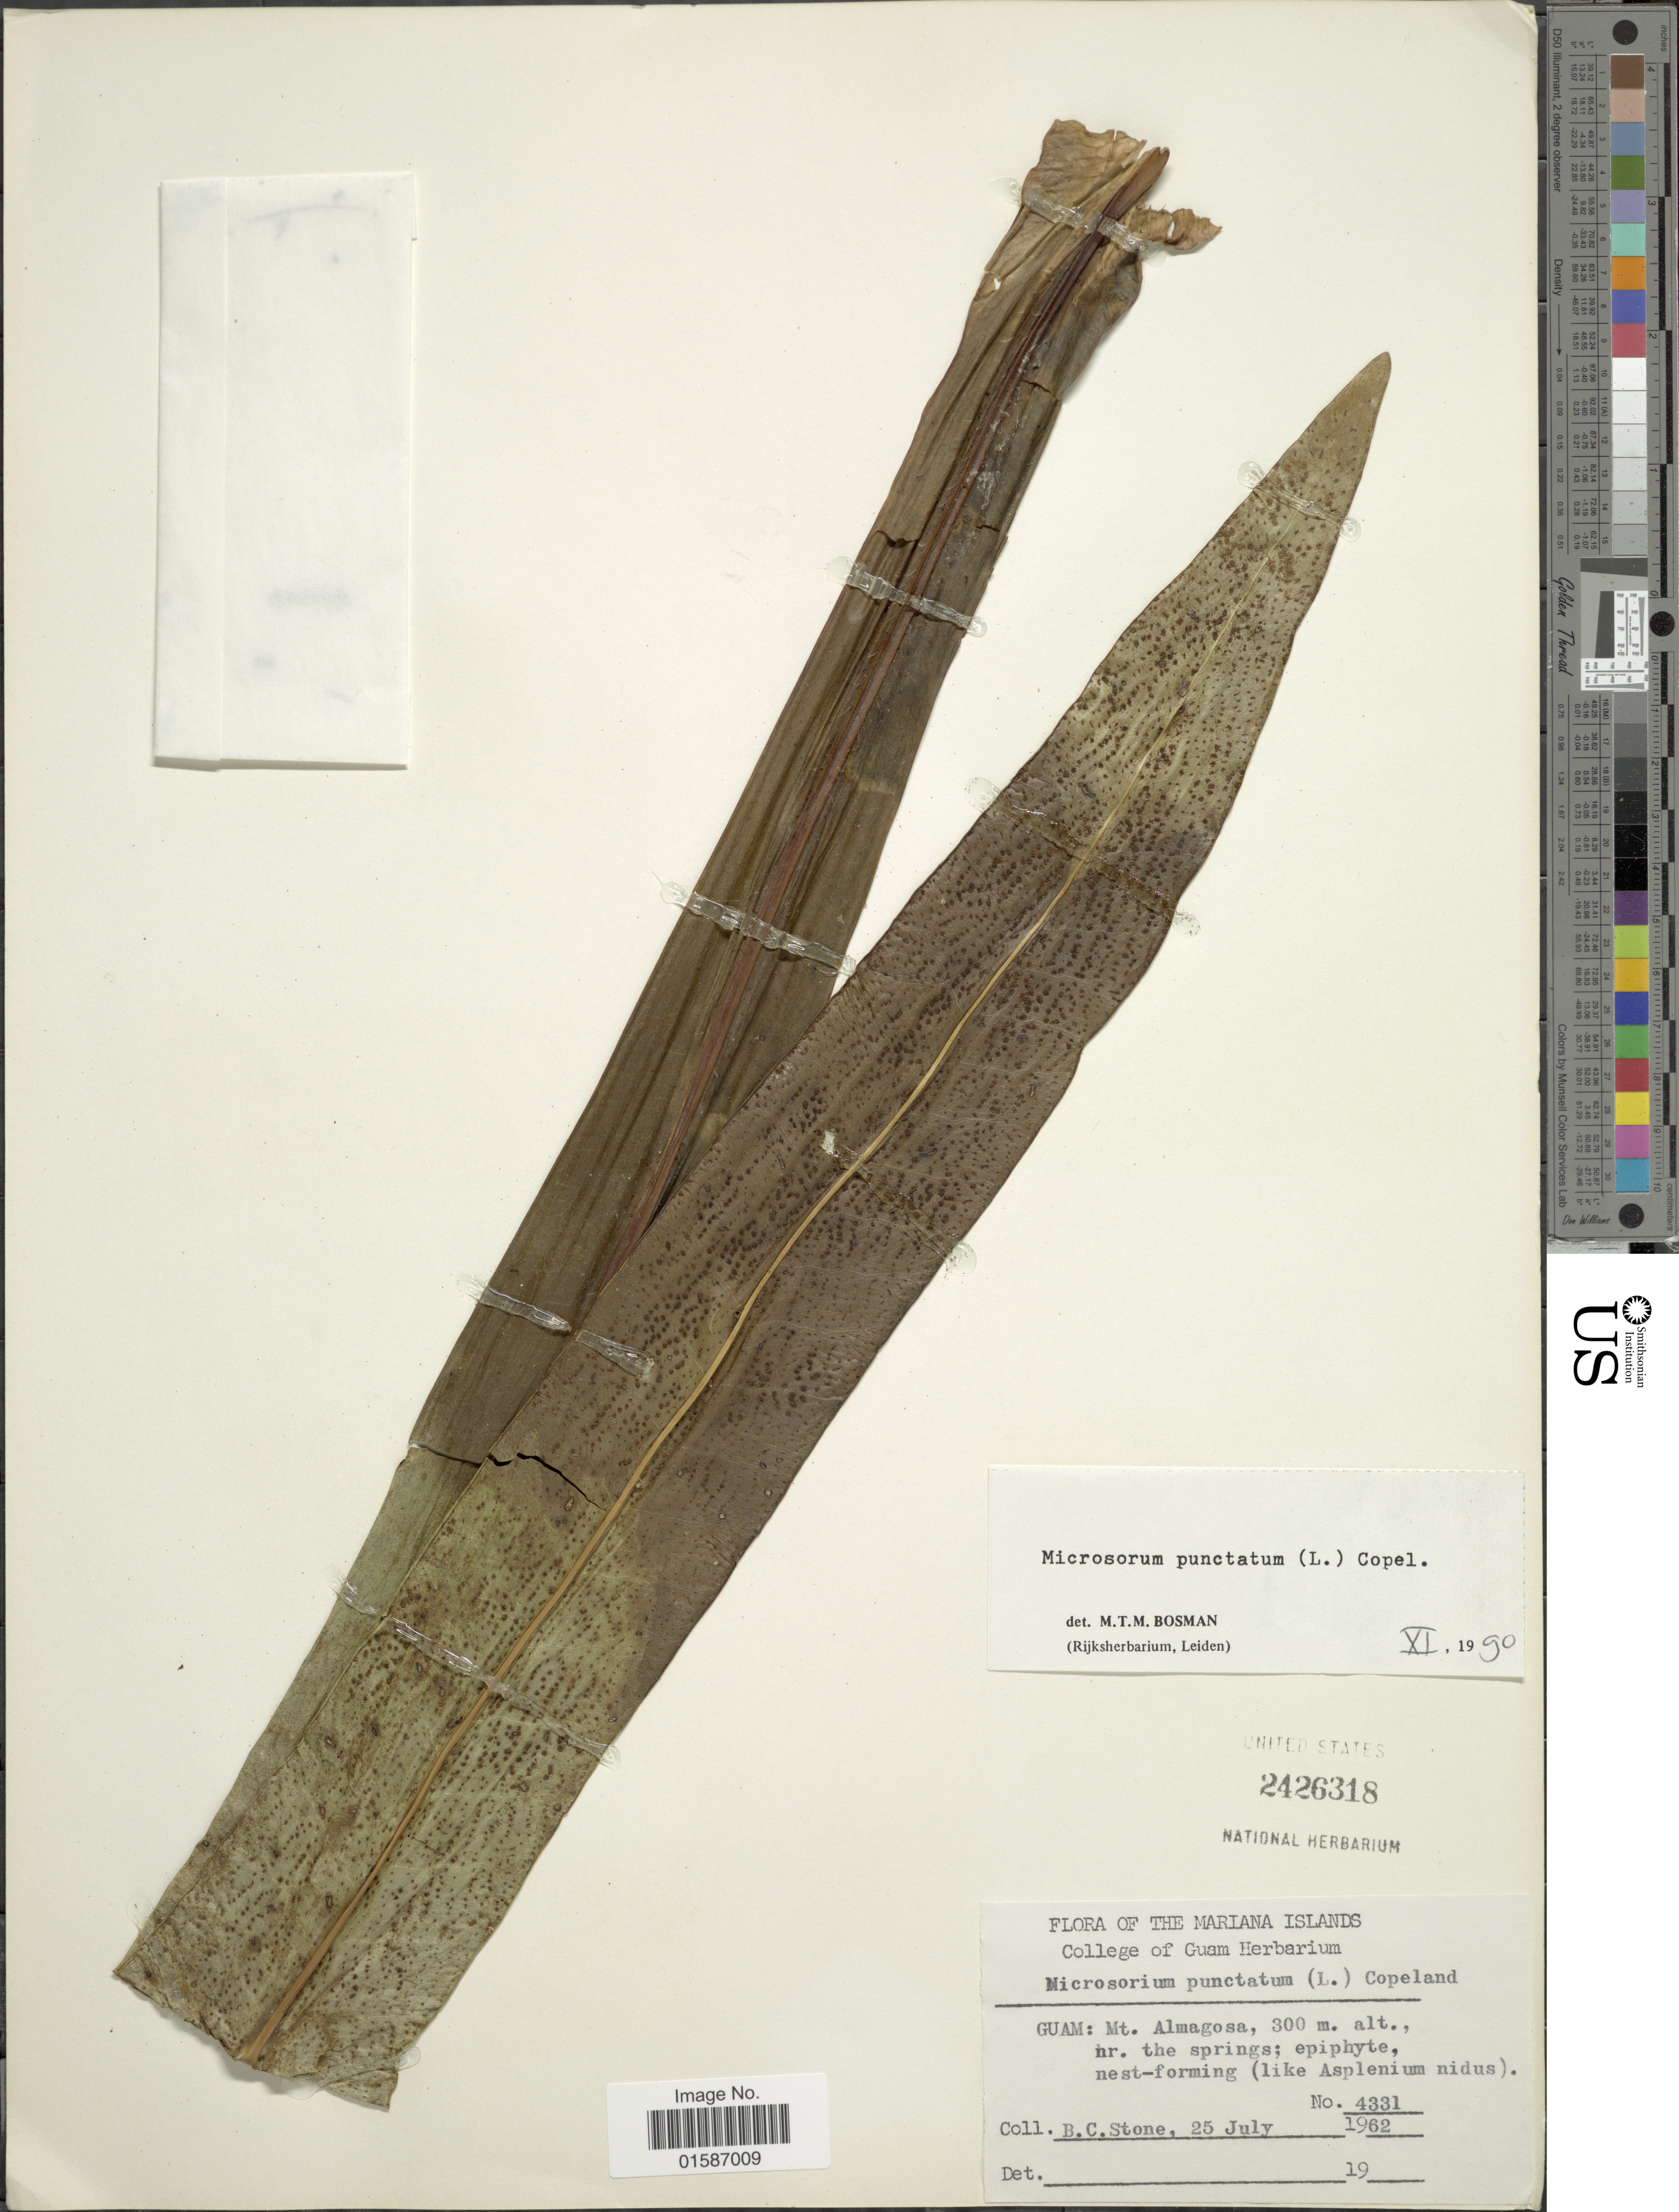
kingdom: Plantae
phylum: Tracheophyta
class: Polypodiopsida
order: Polypodiales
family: Polypodiaceae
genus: Microsorum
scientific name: Microsorum punctatum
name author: (L.) Copel.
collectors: B. C. Stone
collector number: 4331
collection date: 1962-07-25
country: Guam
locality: The Mariana Islands: Mt Almagosa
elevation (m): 300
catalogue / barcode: US 2426318